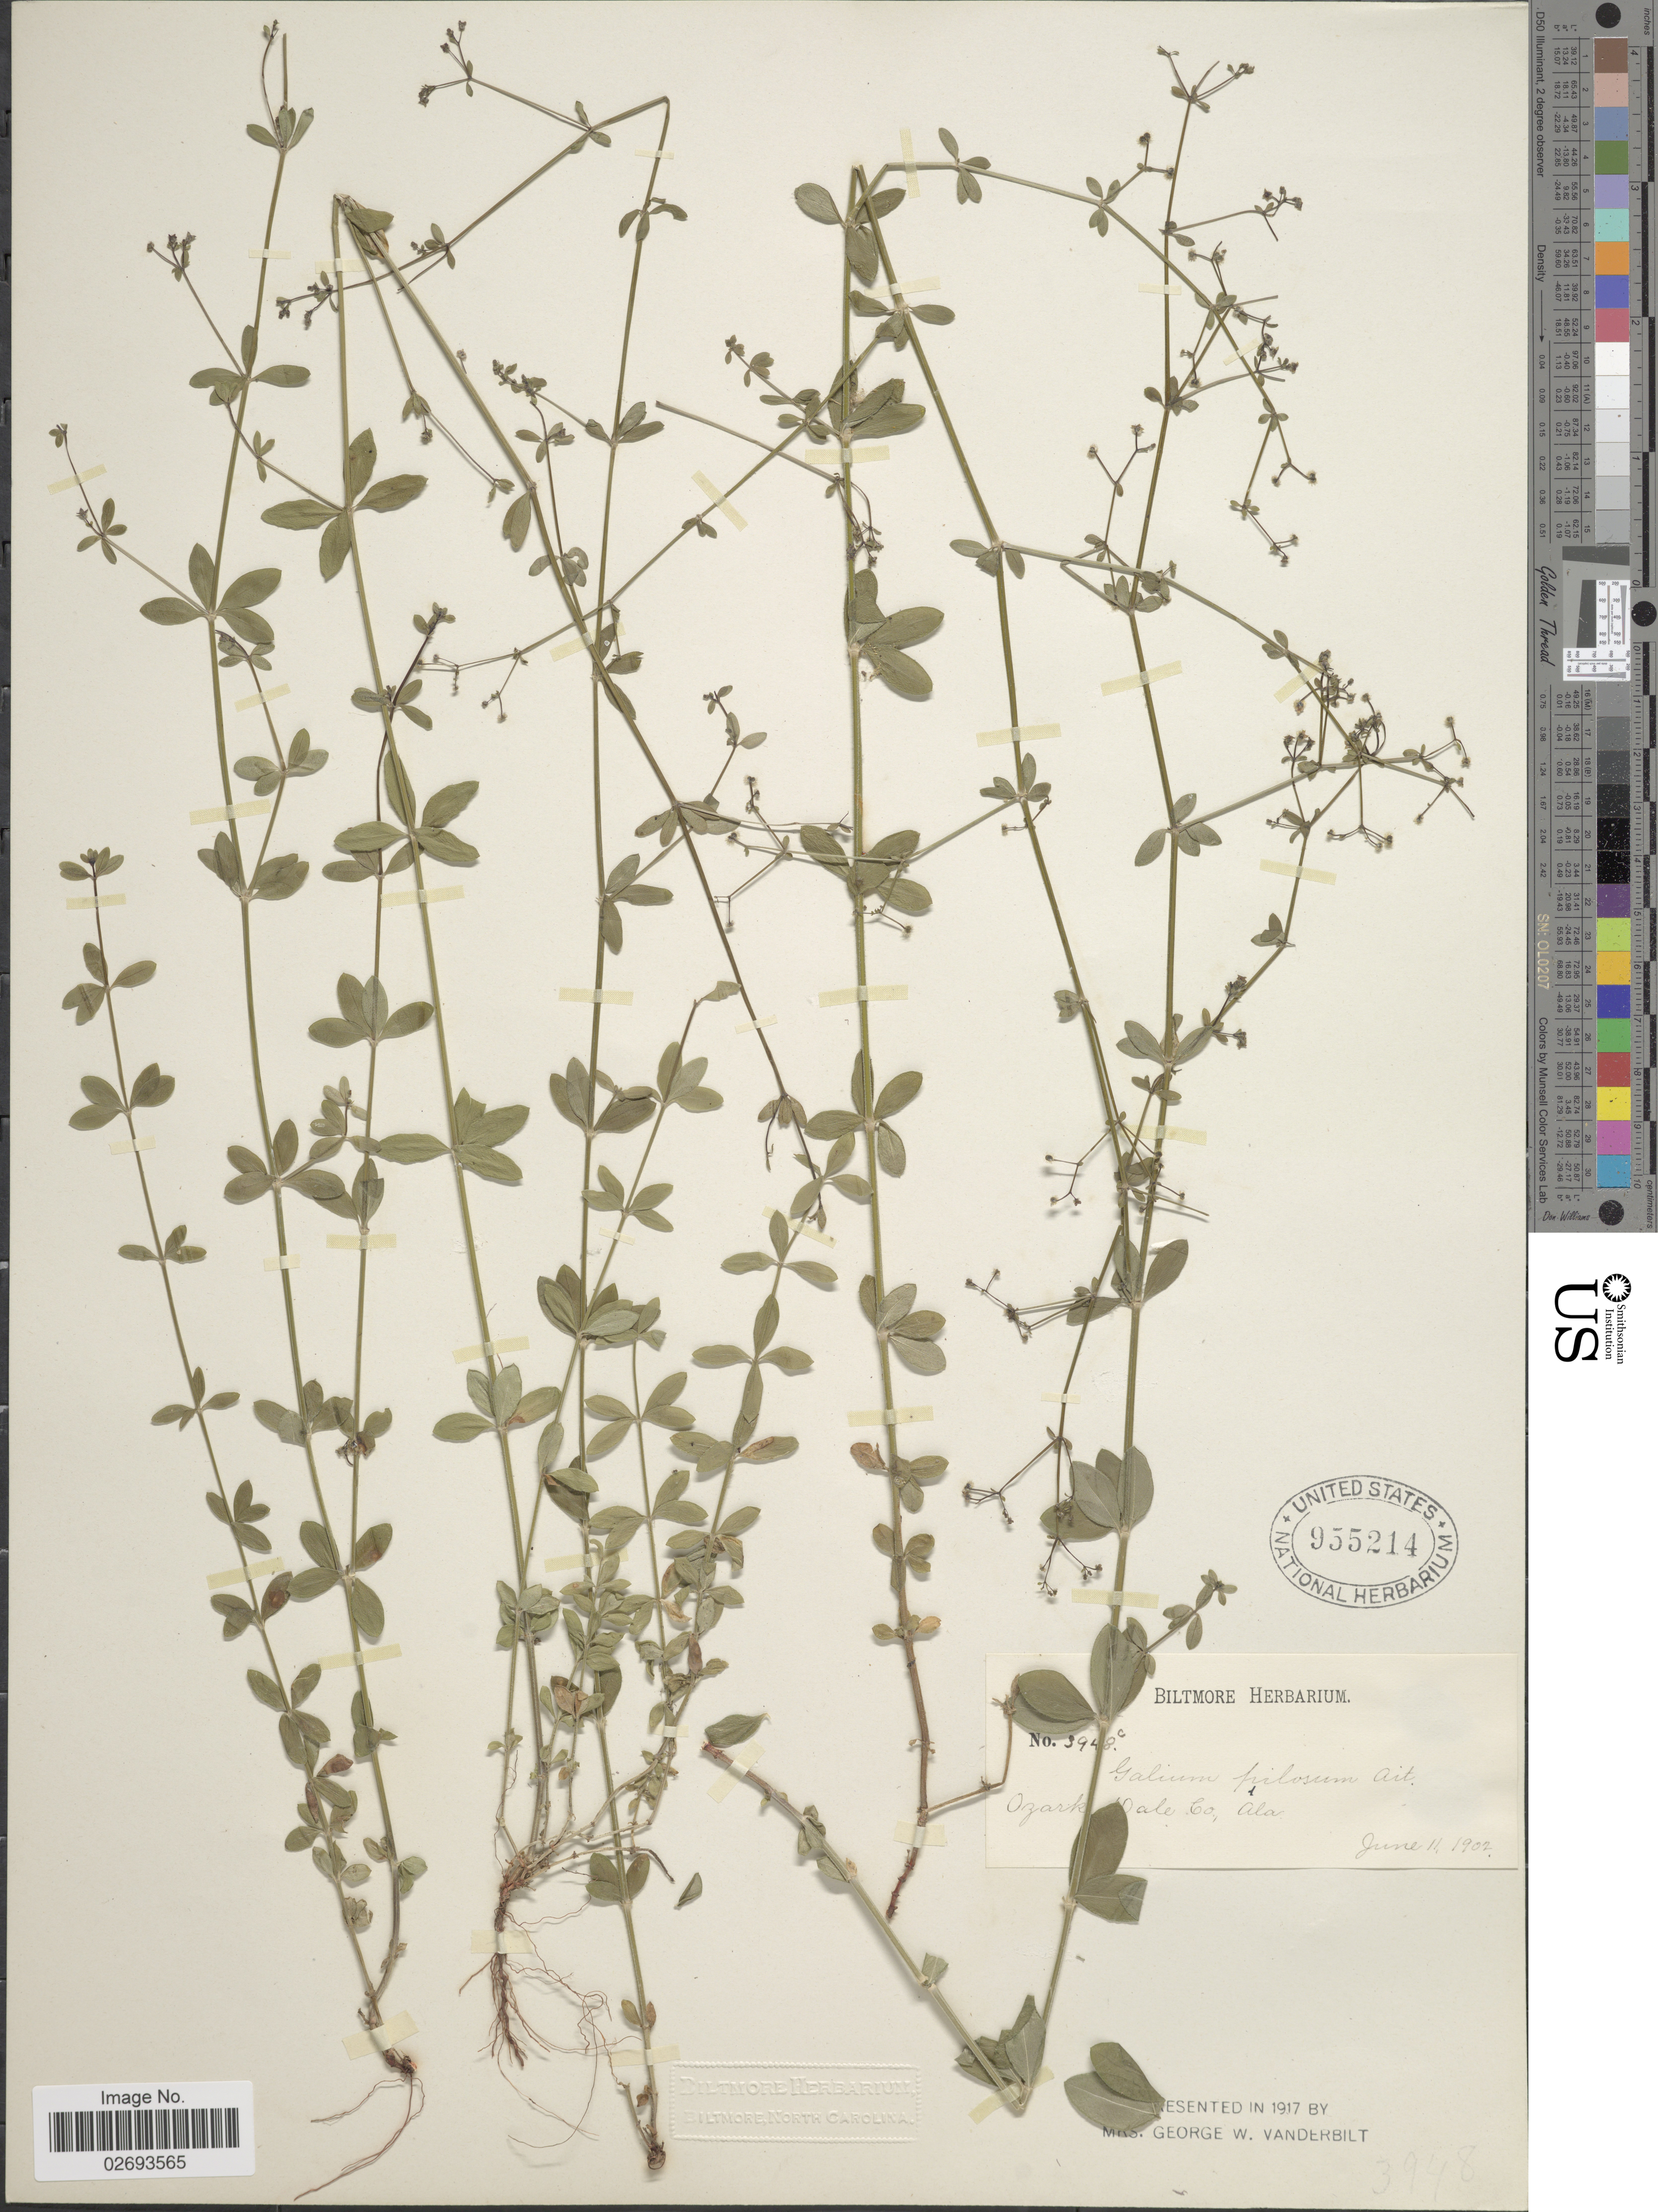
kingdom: Plantae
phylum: Tracheophyta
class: Magnoliopsida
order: Gentianales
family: Rubiaceae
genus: Galium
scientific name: Galium pilosum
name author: Aiton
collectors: ex herb. Biltmore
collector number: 3948c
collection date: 1902-06-11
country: United States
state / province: Alabama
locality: Ozark Dale Co.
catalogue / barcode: US 955214